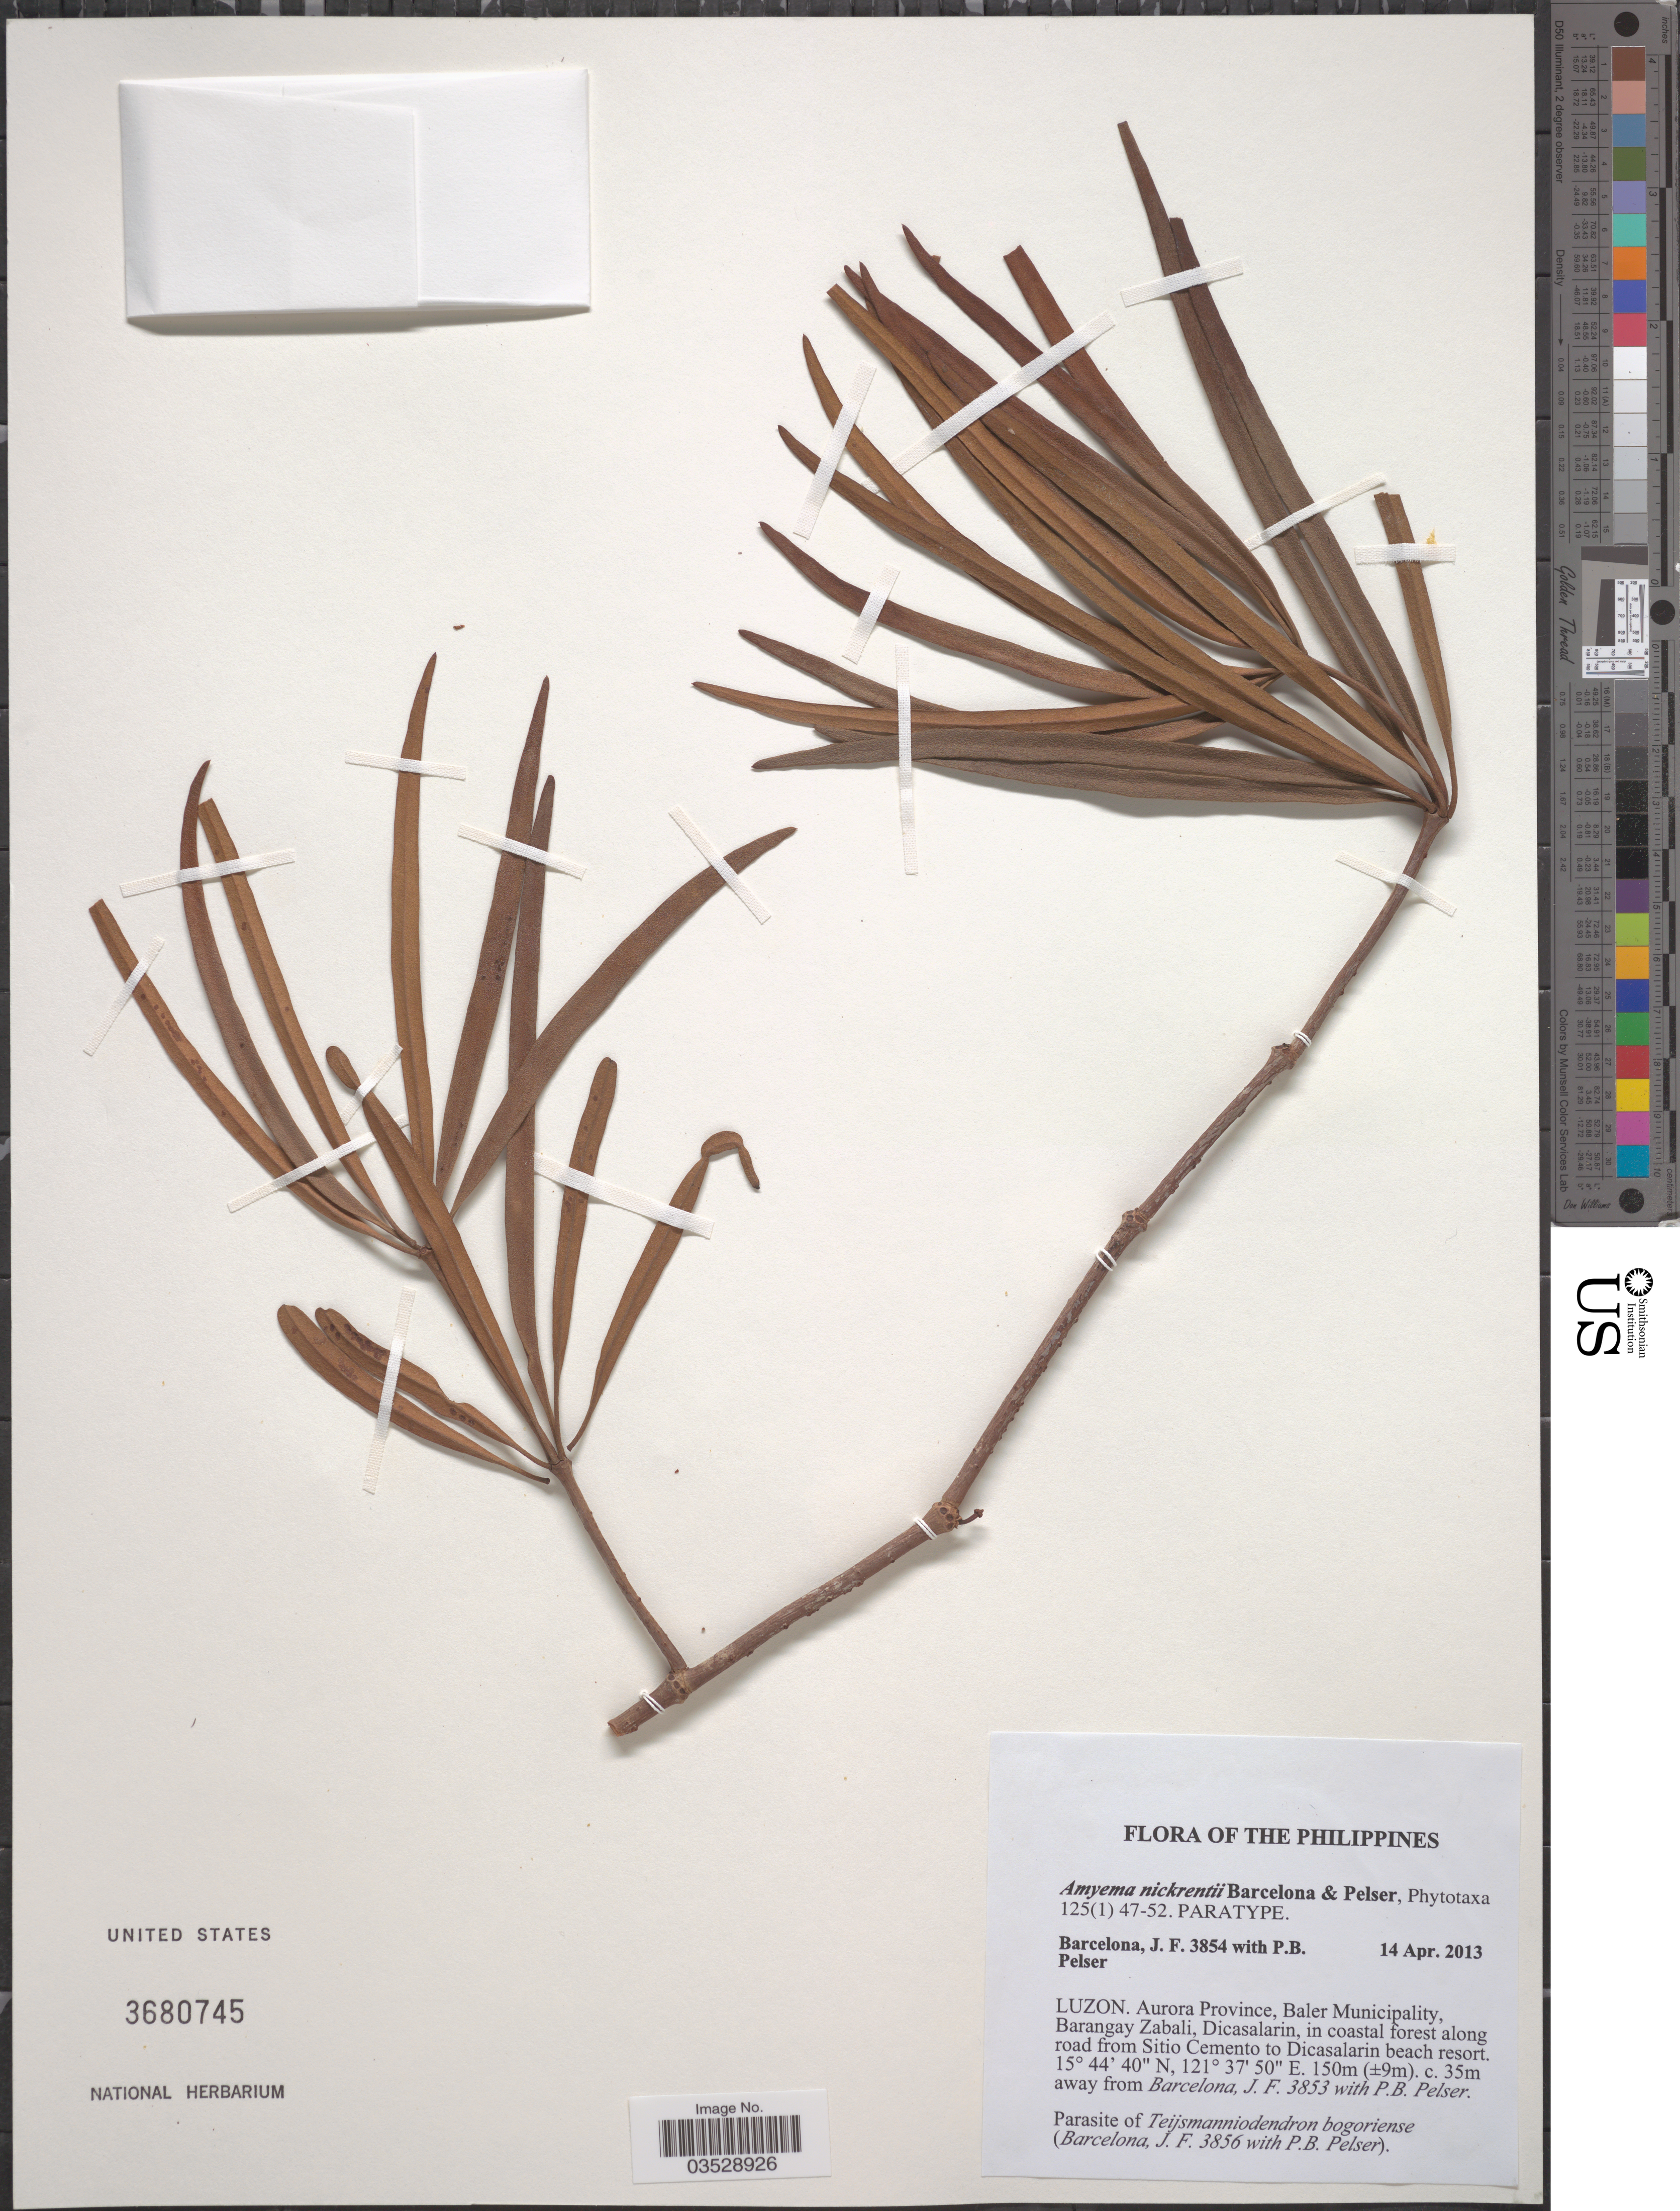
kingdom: Plantae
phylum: Tracheophyta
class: Magnoliopsida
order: Santalales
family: Loranthaceae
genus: Amyema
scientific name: Amyema nickrentii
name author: Barcelona & Pelser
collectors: J. F. Barcelona & P. Pelser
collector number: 3854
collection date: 2013-04-14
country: Philippines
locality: Luzon. Aurora Province, Baler Municipality, Barangay Zabali, Dicasalarin, in coastal forest along road from Sitio Cemento to Dicasalarin beach resort.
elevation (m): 150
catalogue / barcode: US 3680745